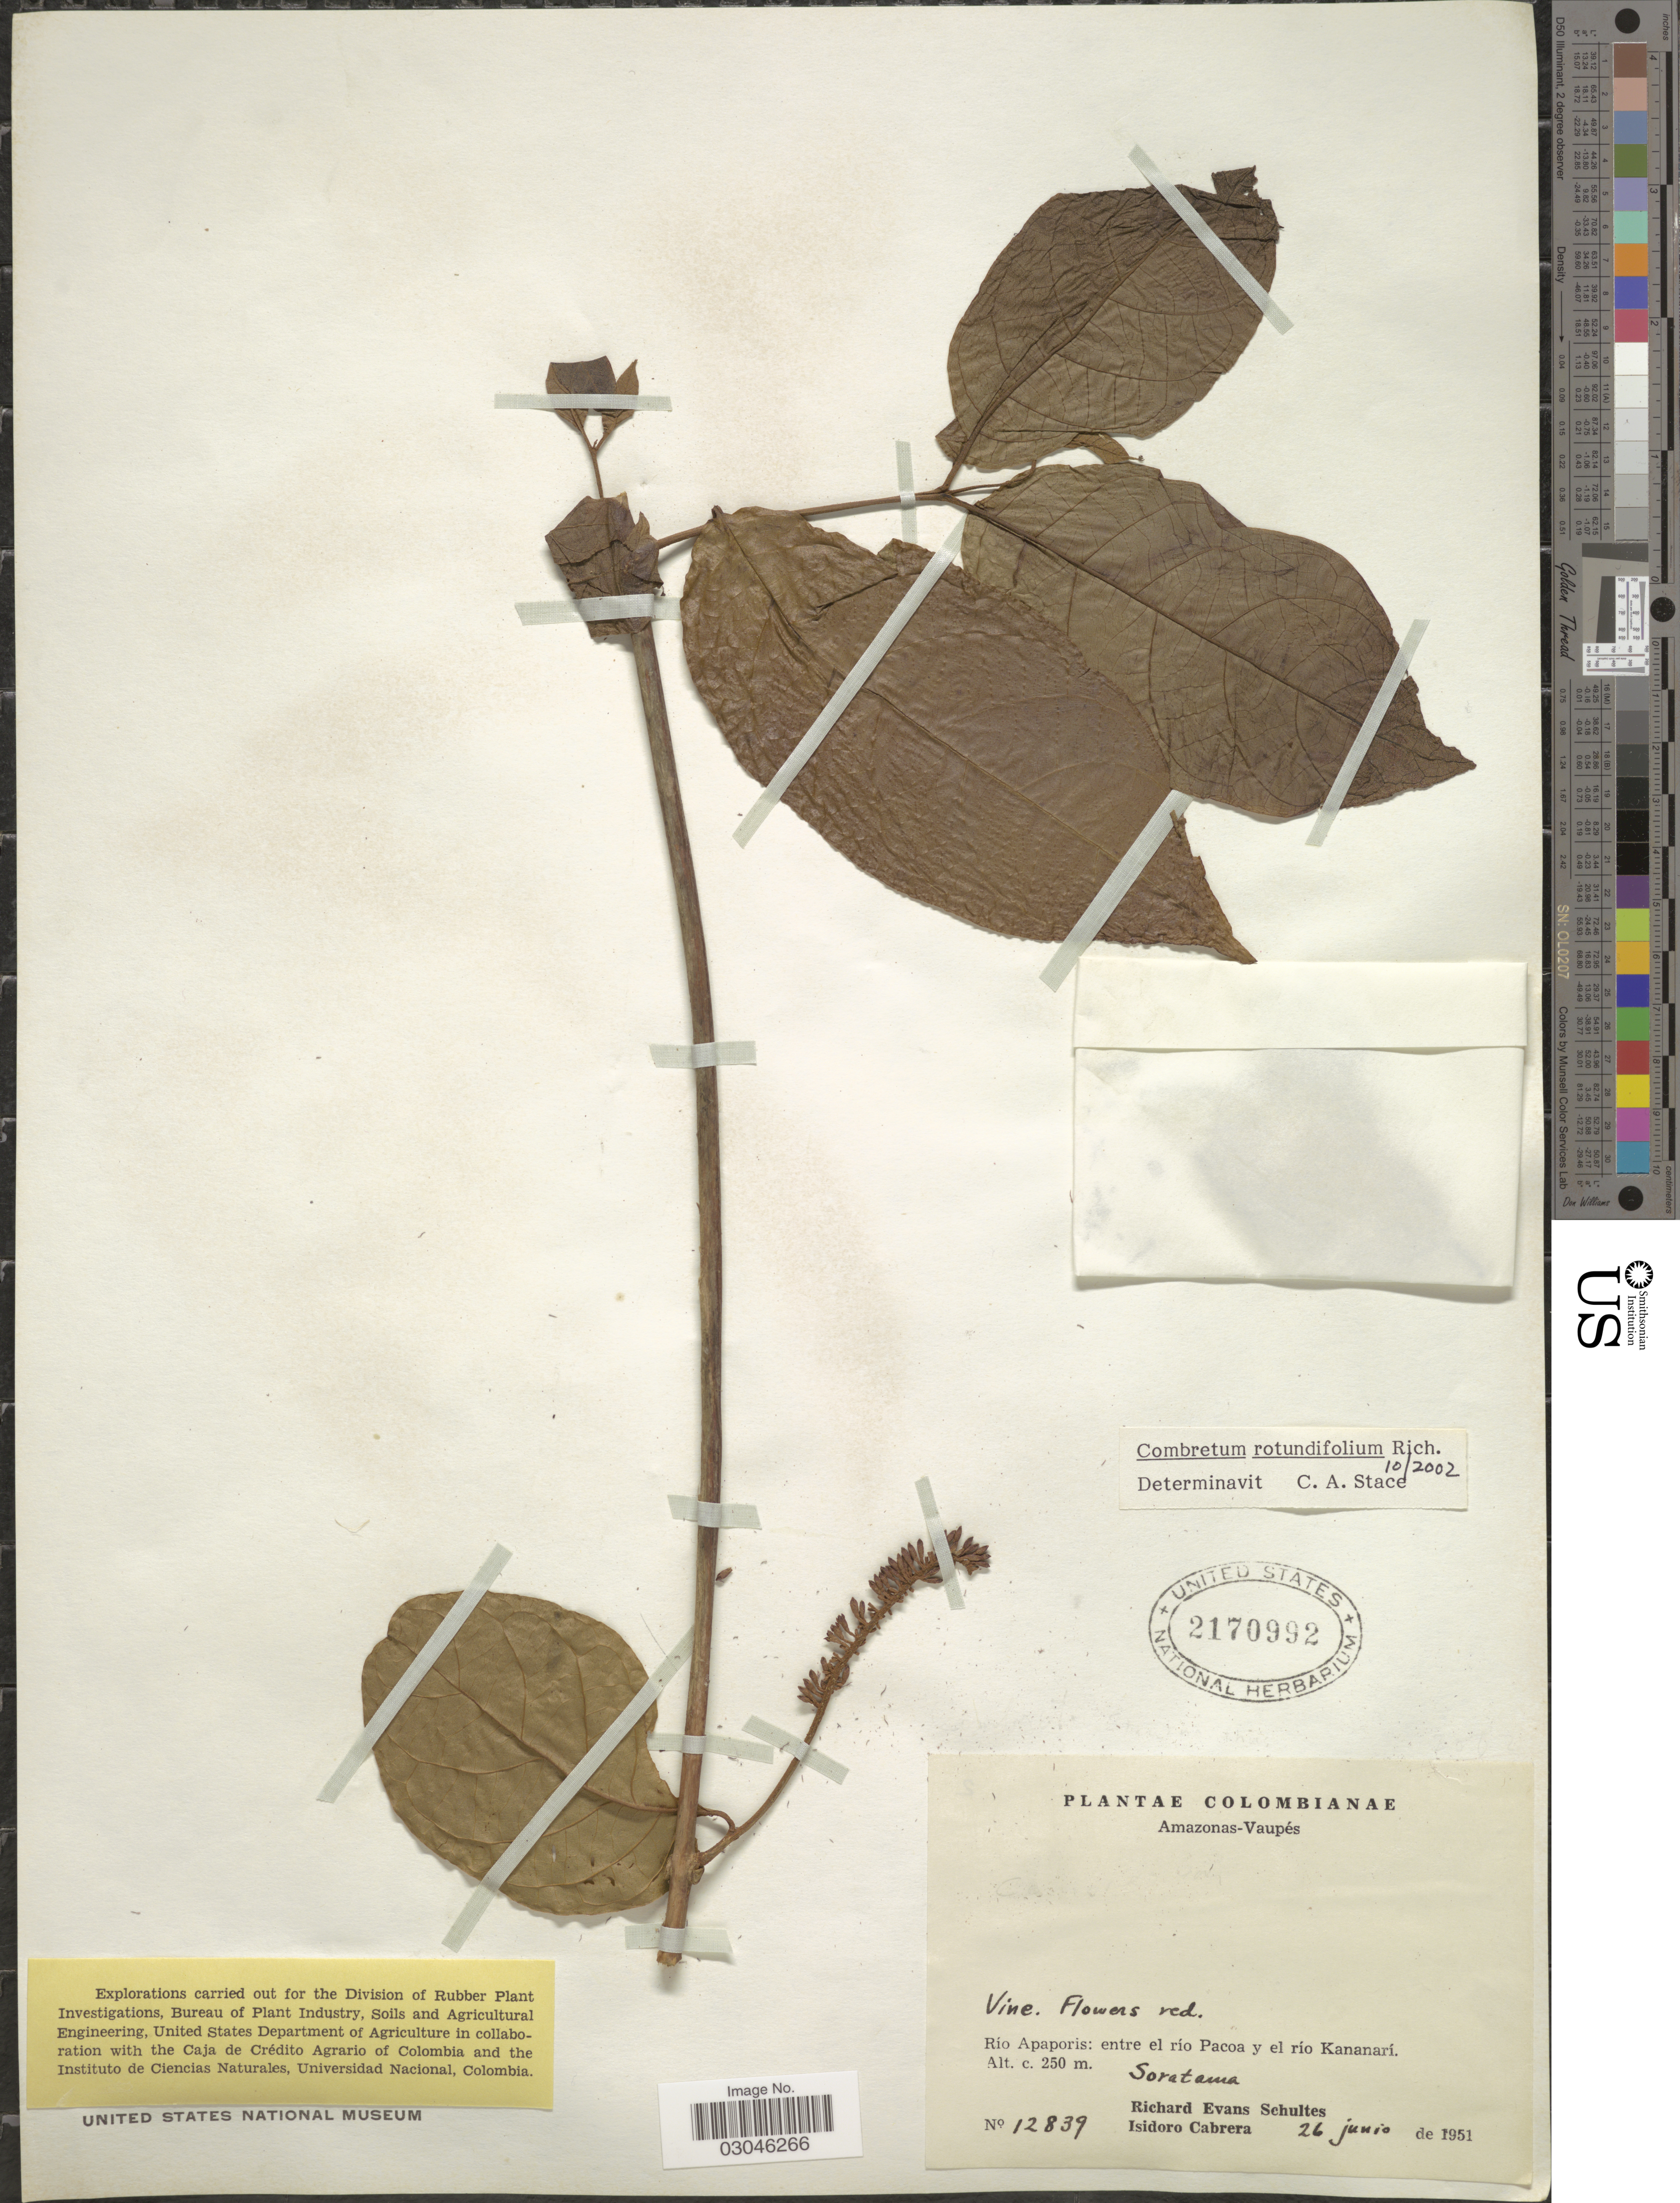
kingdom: Plantae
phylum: Tracheophyta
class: Magnoliopsida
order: Myrtales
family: Combretaceae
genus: Combretum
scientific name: Combretum rotundifolium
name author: Rich.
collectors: R. E. Schultes & I. Cabrera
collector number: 12839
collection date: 1951-06-26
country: Colombia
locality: Amazonas-Vaupés: Río Apaporis, entre el río Pacoa y el río Kananarí. Soratama.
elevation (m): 250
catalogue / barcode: US 2170992